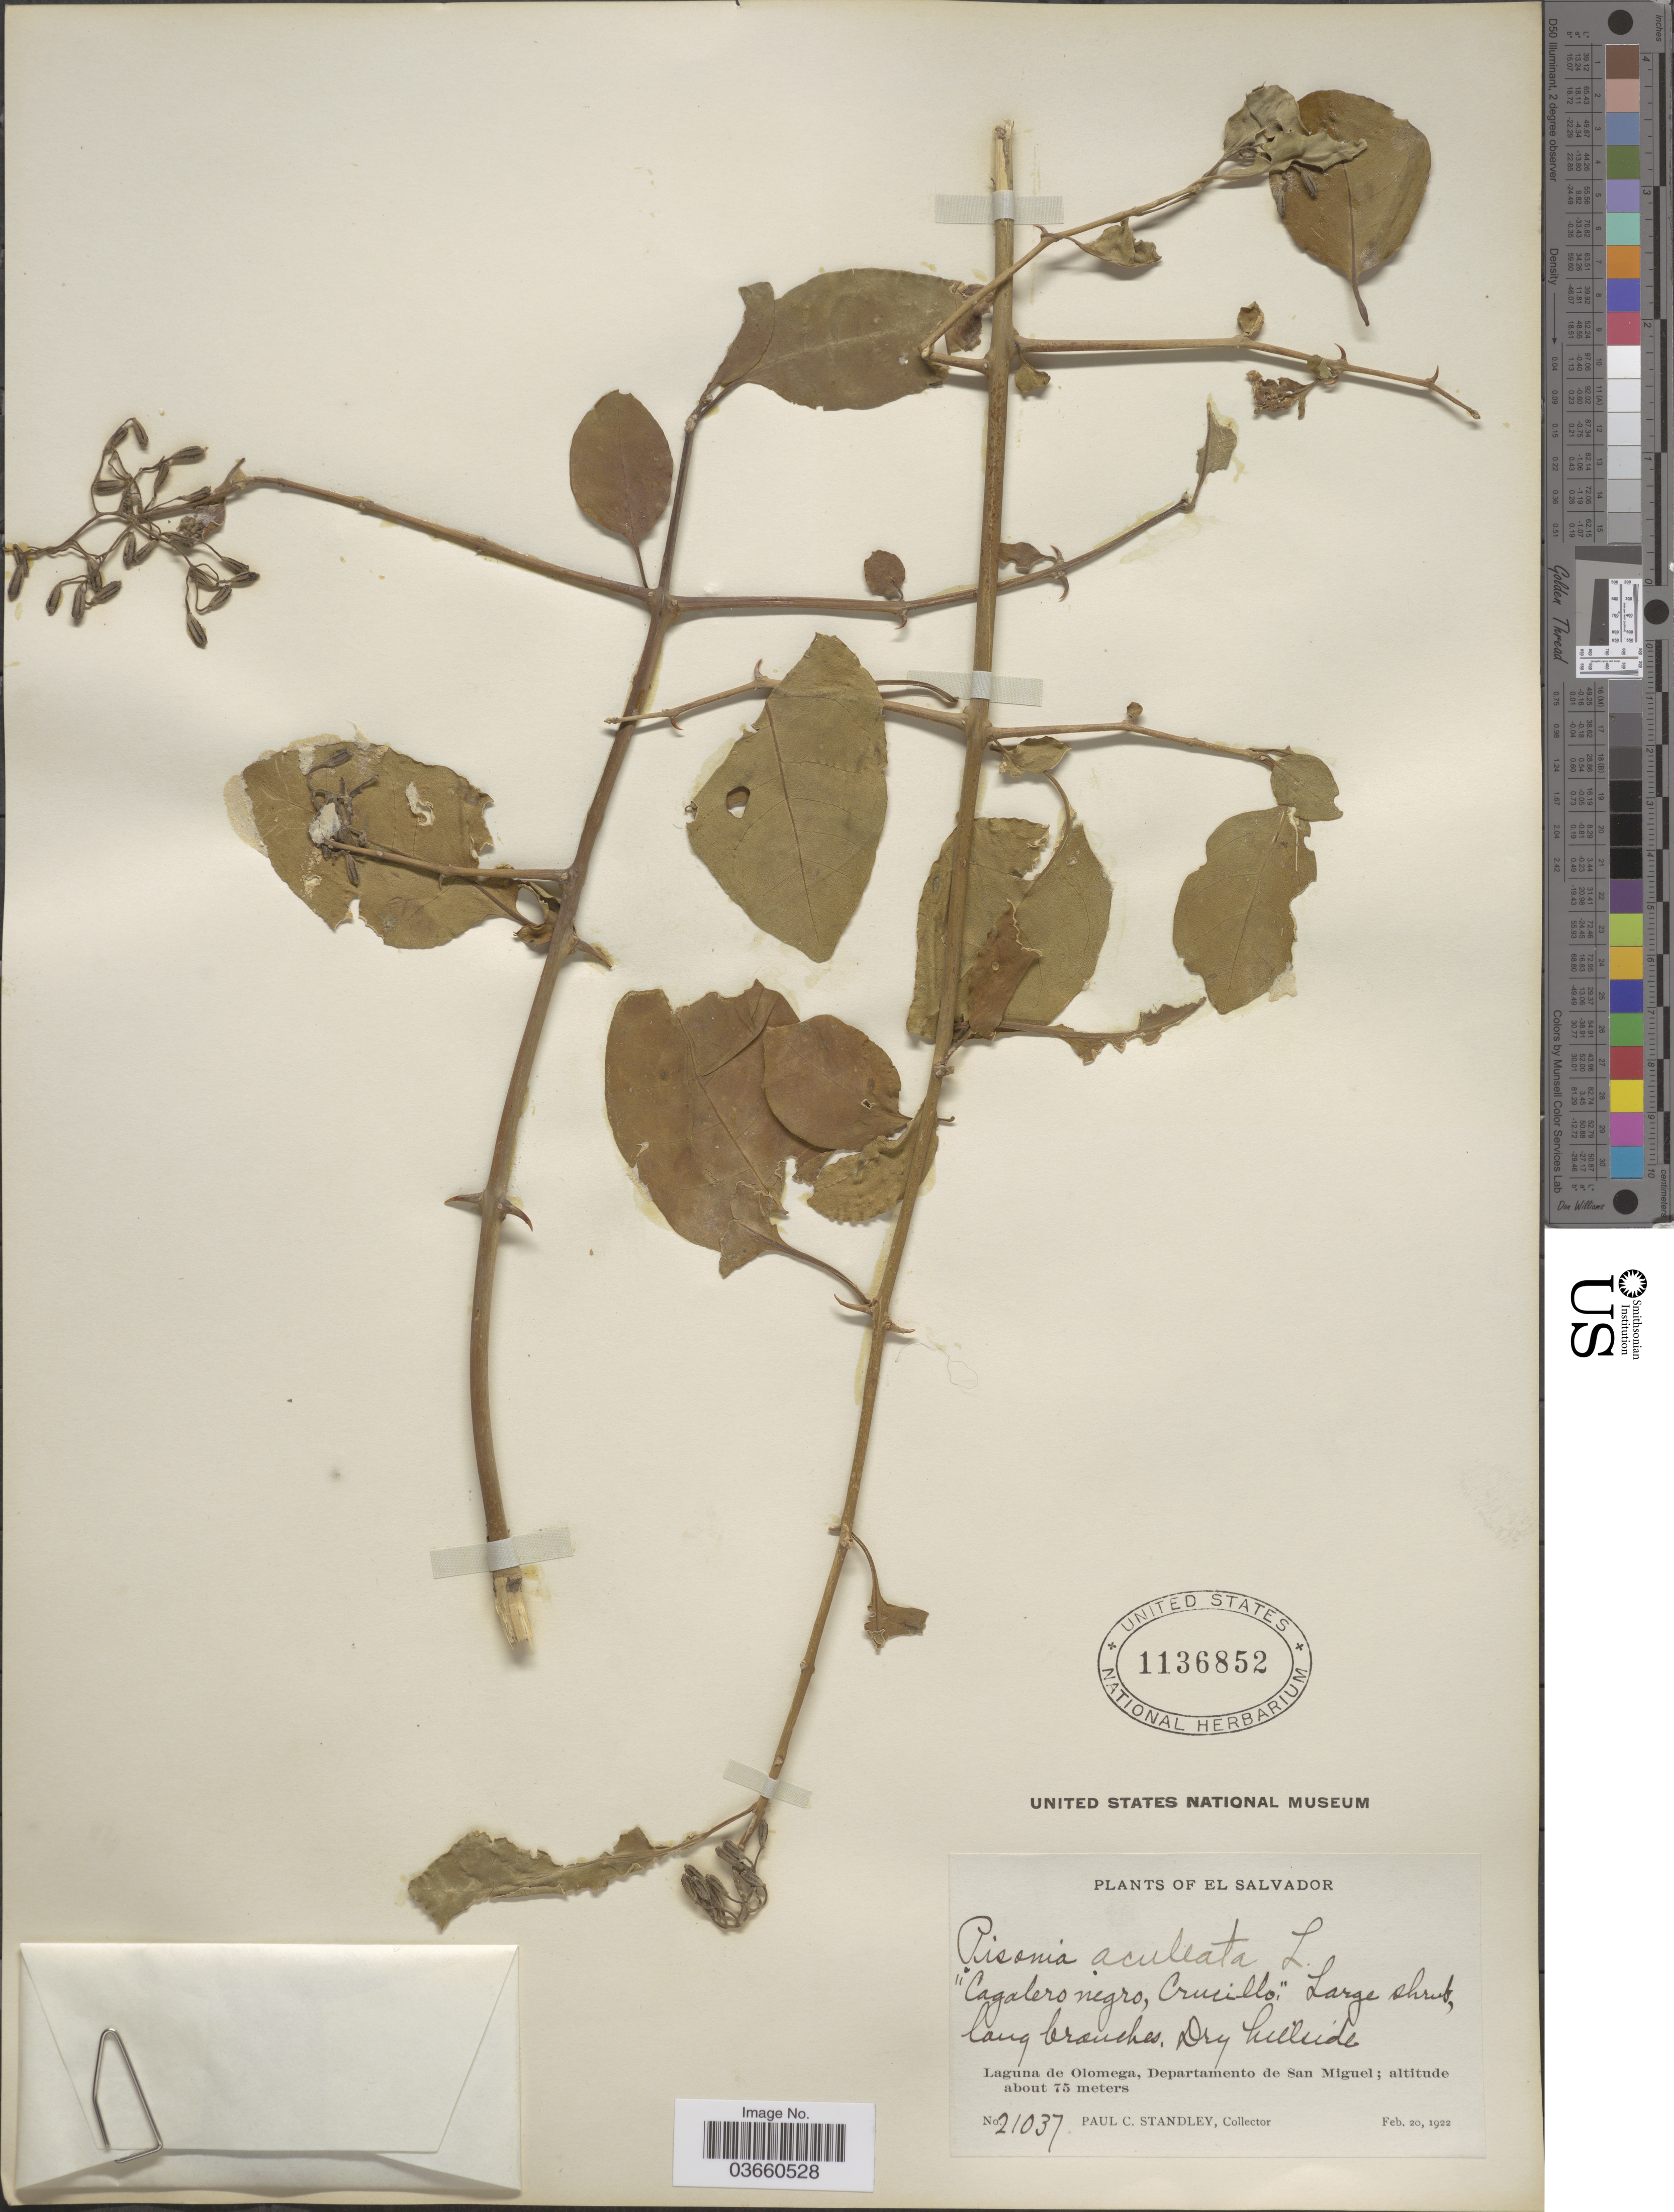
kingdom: Plantae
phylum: Tracheophyta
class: Magnoliopsida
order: Caryophyllales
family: Nyctaginaceae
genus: Pisonia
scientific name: Pisonia aculeata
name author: L.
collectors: P. C. Standley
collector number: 21037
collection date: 1922-02-20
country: El Salvador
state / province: San Miguel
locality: Laguna de Olomega, Departamento de San Miguel.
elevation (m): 75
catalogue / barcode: US 1136852